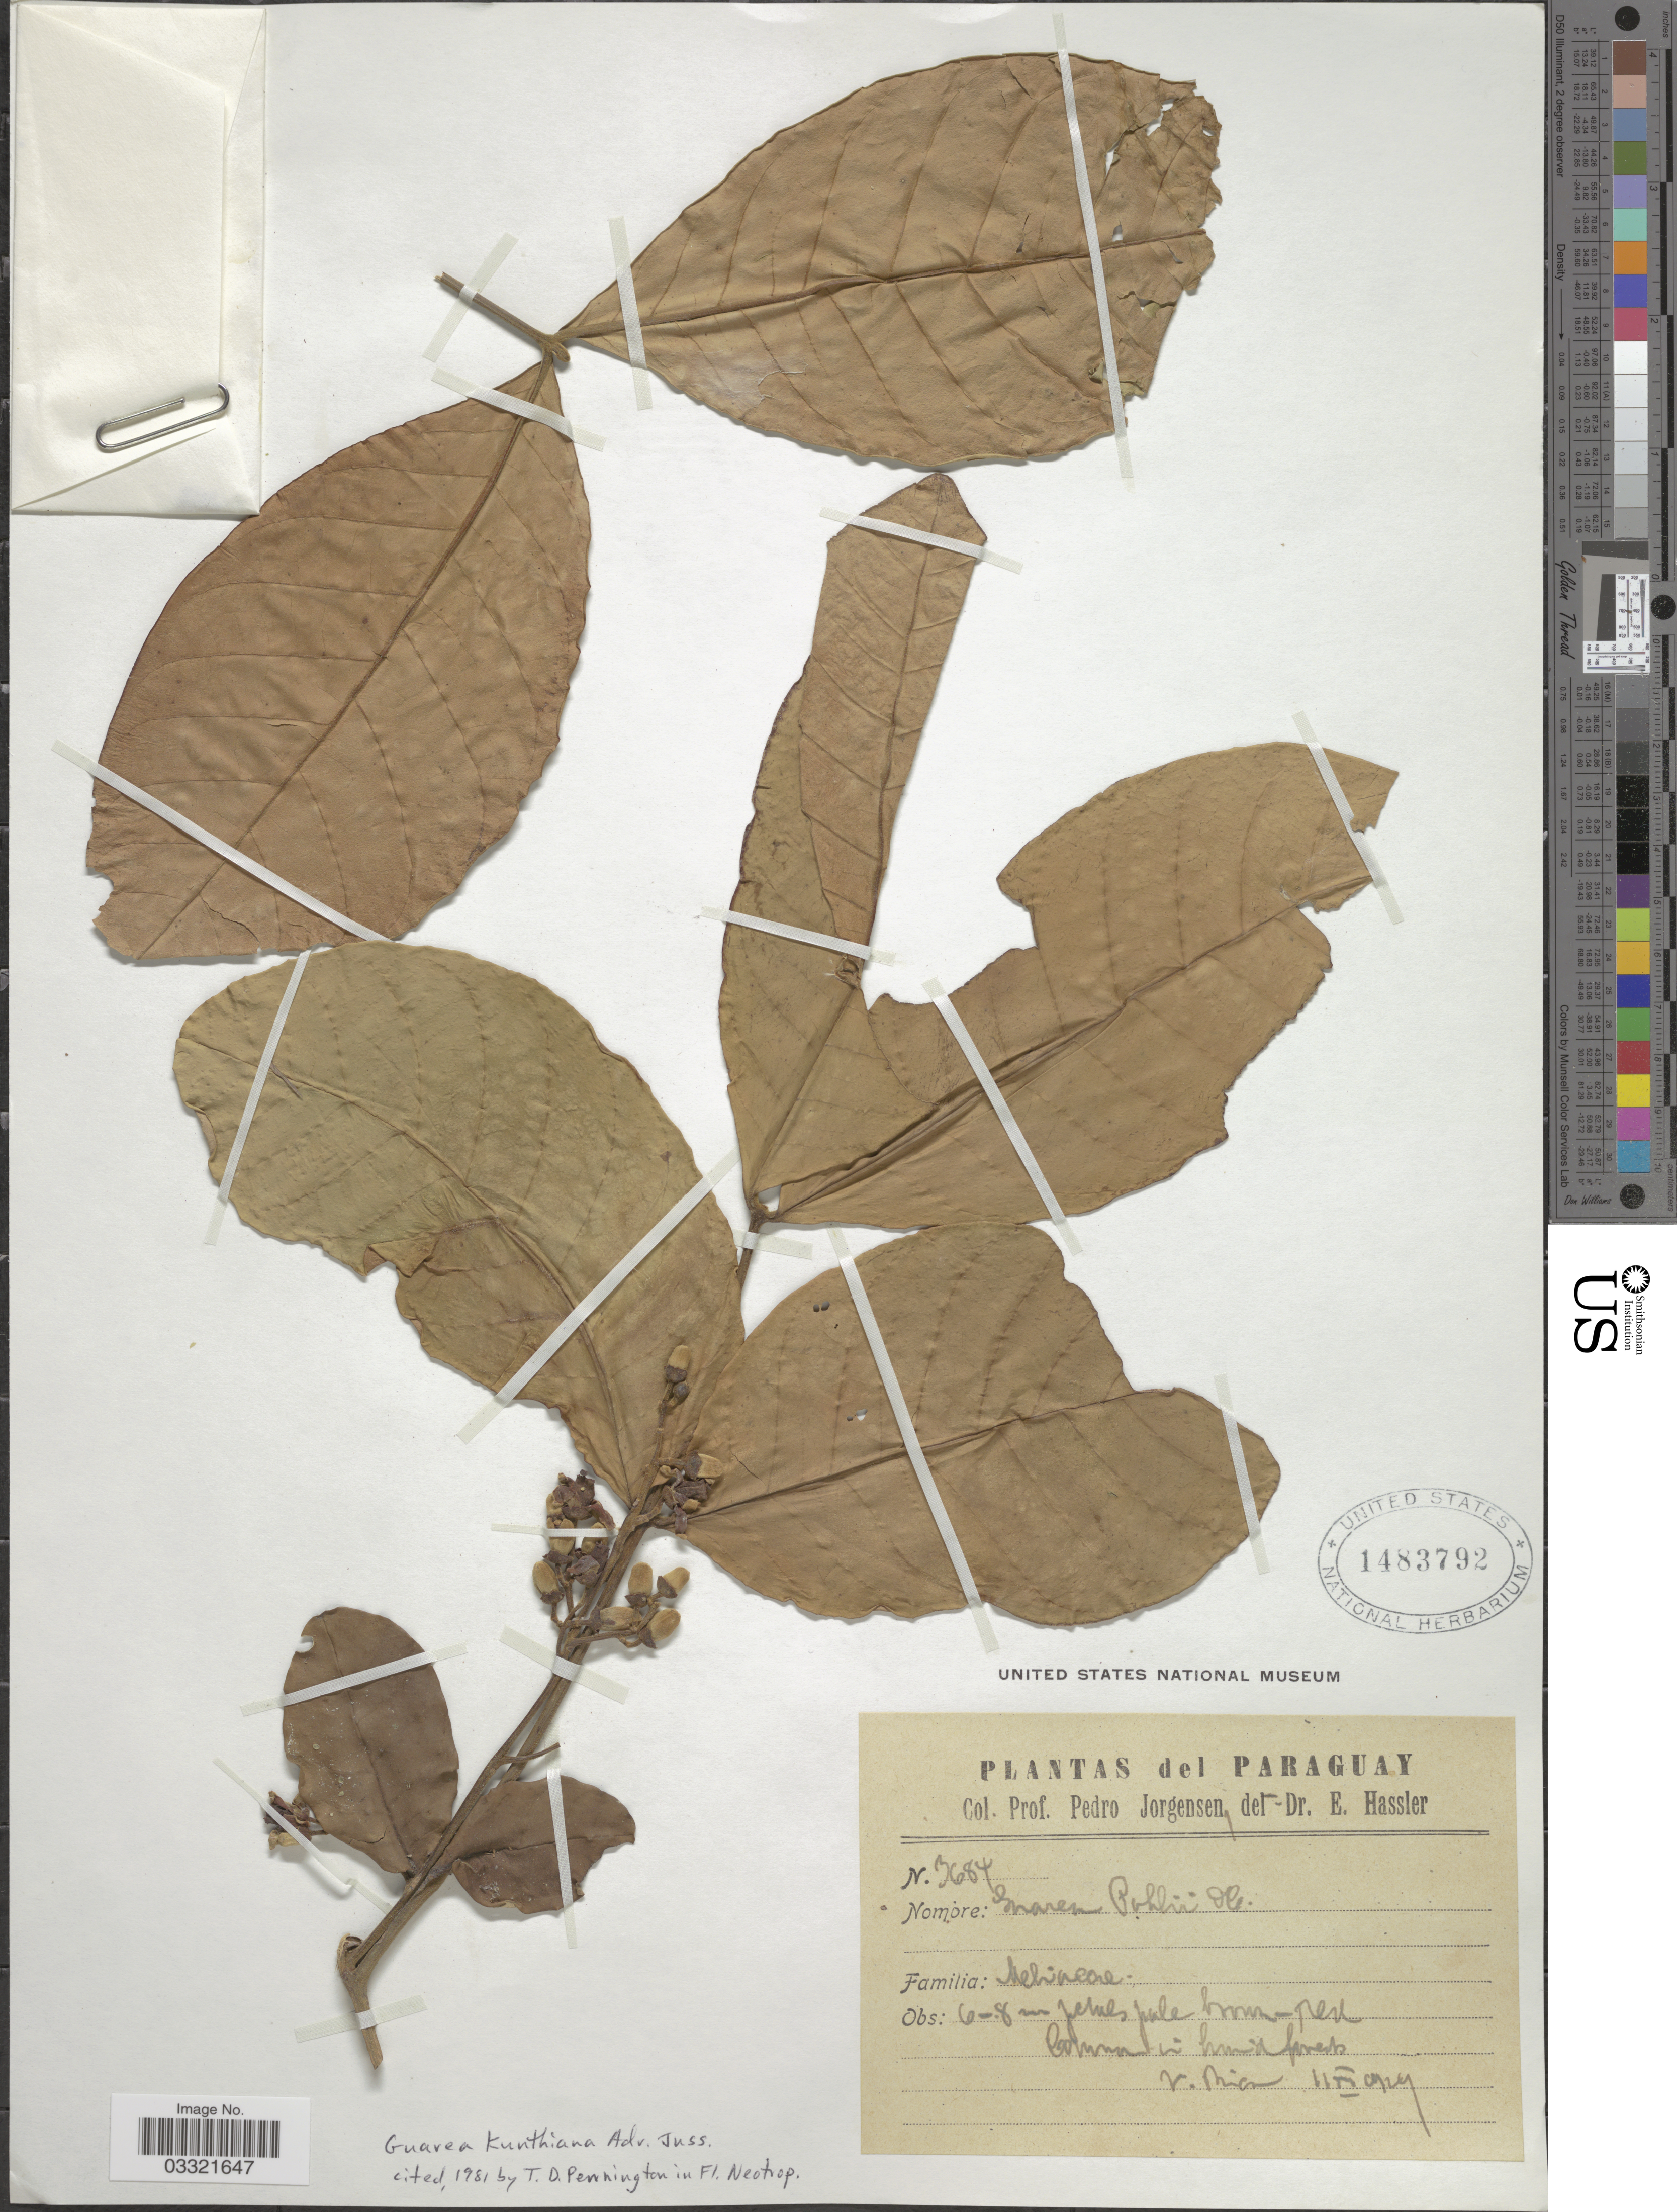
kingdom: Plantae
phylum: Tracheophyta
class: Magnoliopsida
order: Sapindales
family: Meliaceae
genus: Guarea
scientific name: Guarea kunthiana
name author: A. Juss.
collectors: P. Jörgensen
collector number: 3684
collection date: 1929-07-11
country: Paraguay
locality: V. Rica.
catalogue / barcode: US 1483792